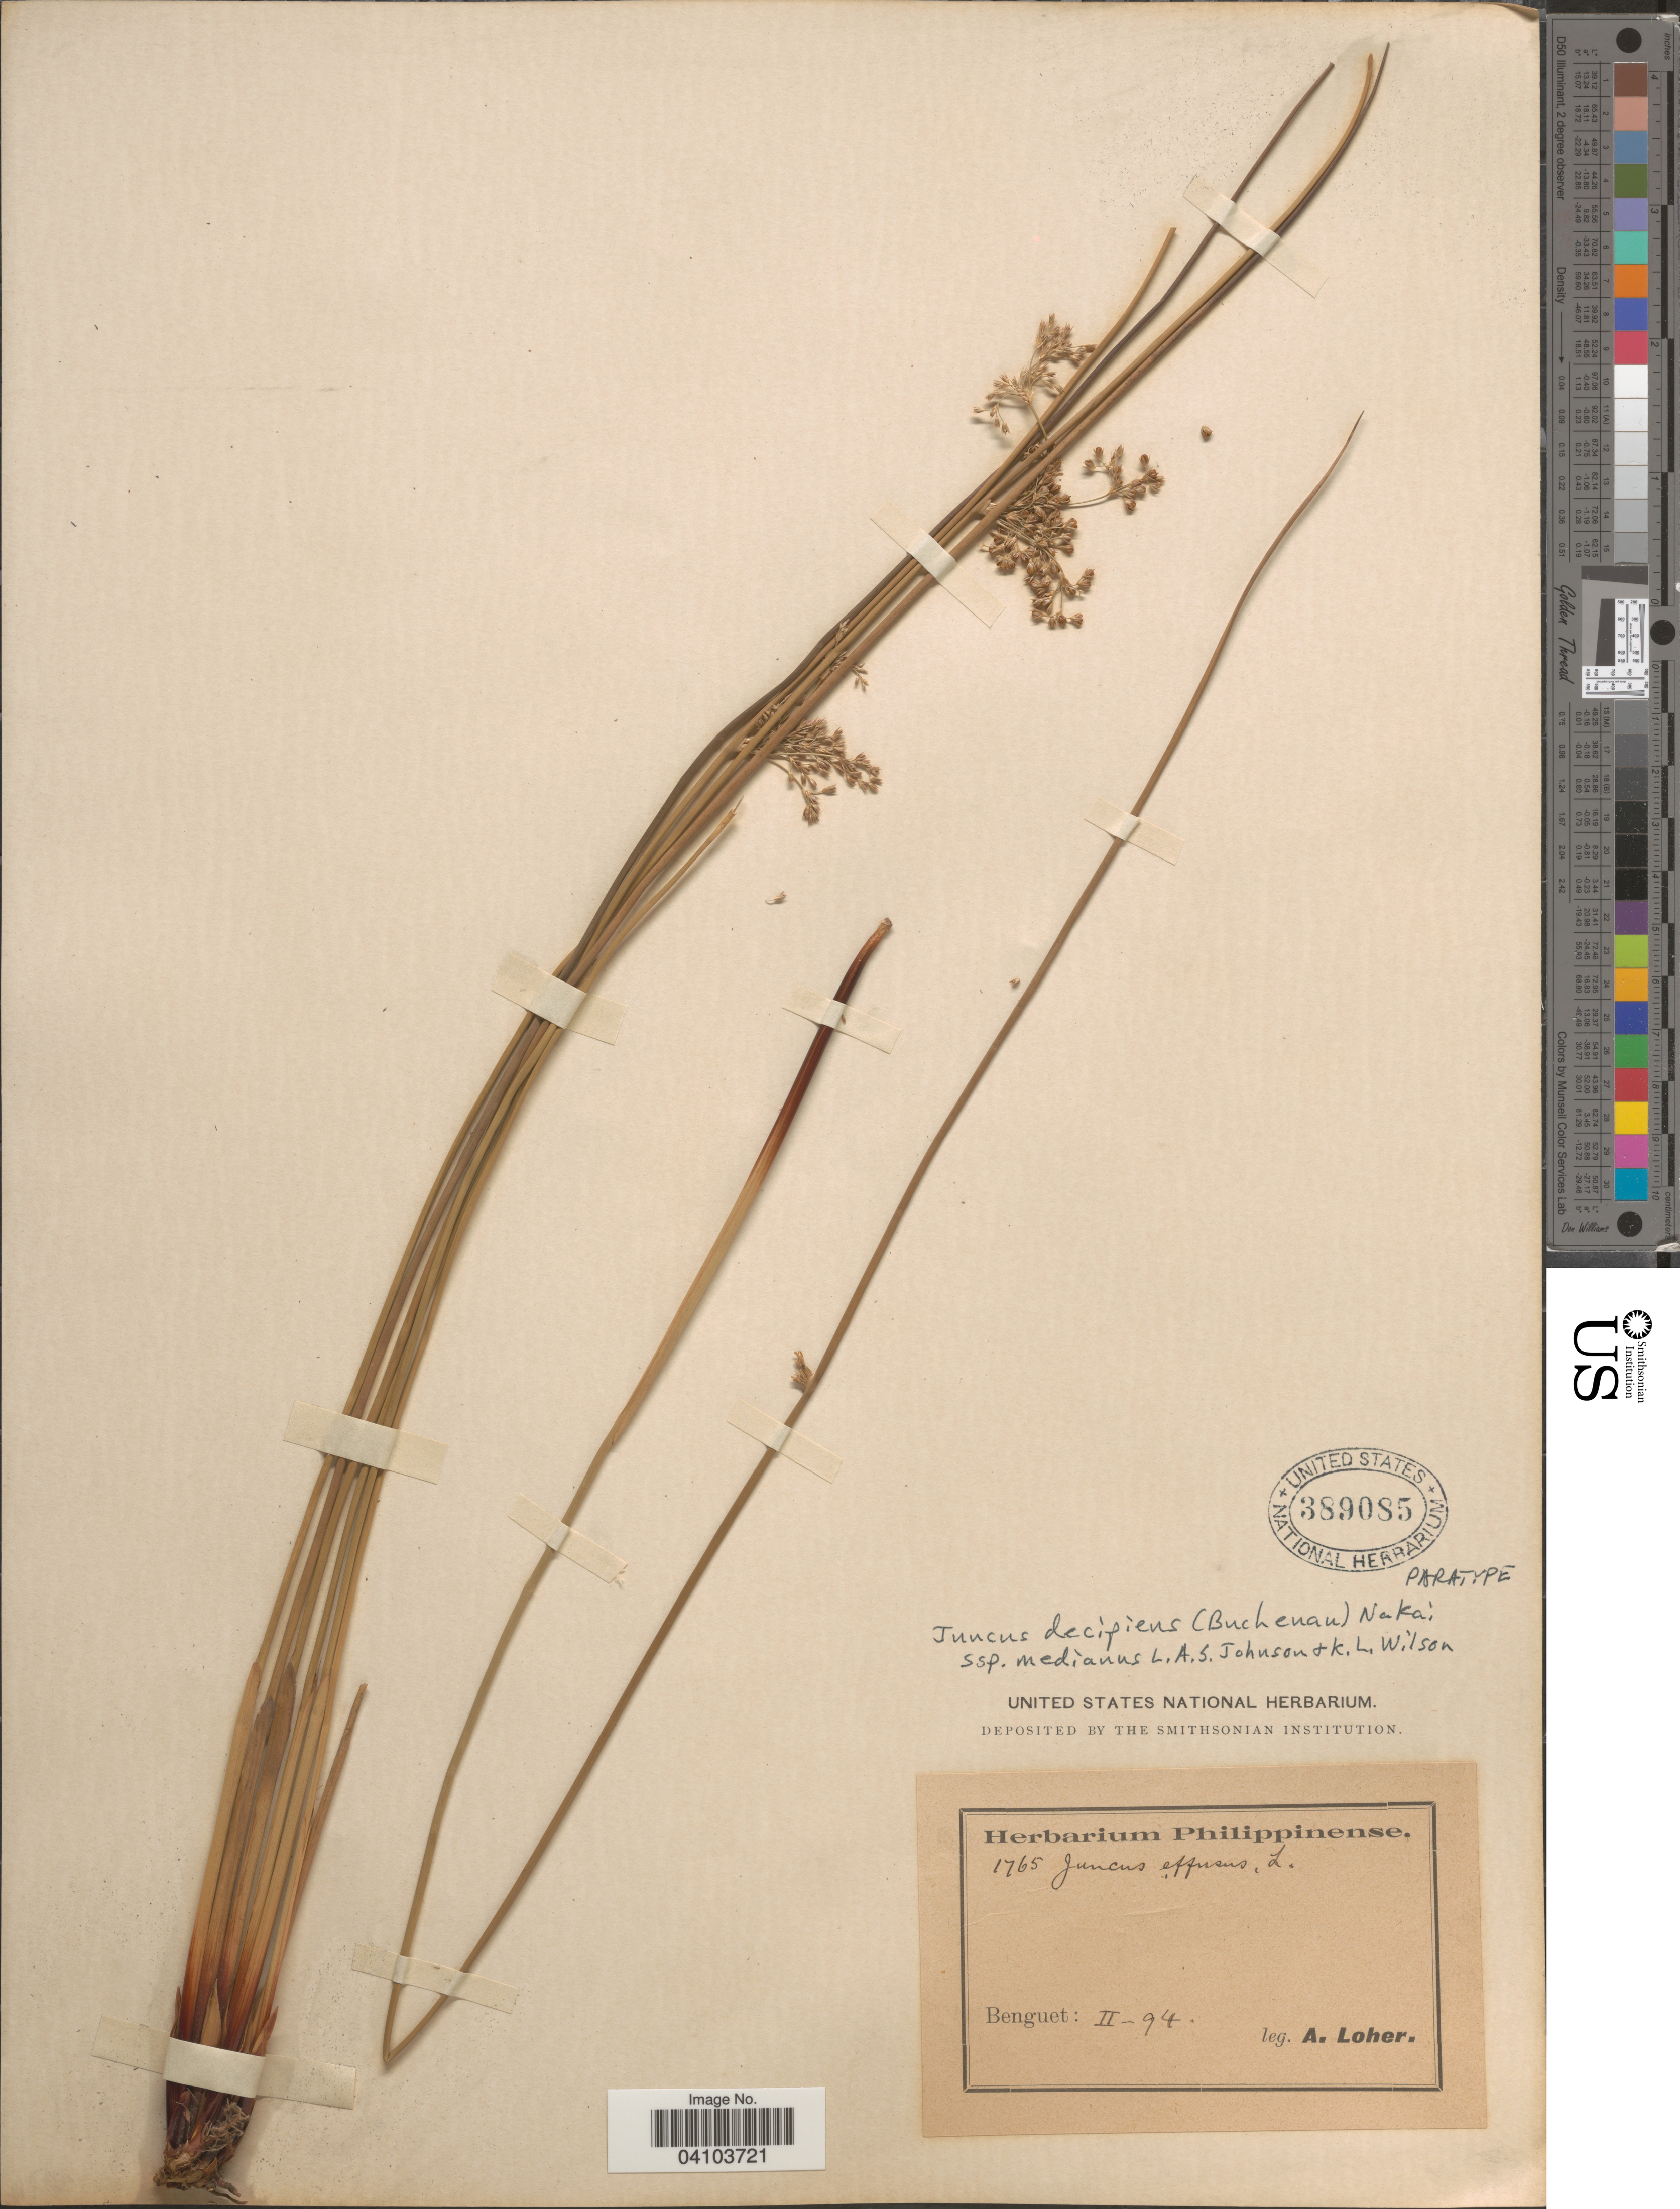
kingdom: Plantae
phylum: Tracheophyta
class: Liliopsida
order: Poales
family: Juncaceae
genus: Juncus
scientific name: Juncus decipiens subsp. medianus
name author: (Ridl.) L.A.S. Johnson & K.L. Wilson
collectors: A. Loher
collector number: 17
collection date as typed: Transcribed d/m/y: /2/94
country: Philippines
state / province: Cordillera (Administrative Region)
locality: Benguet.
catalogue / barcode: US 389085